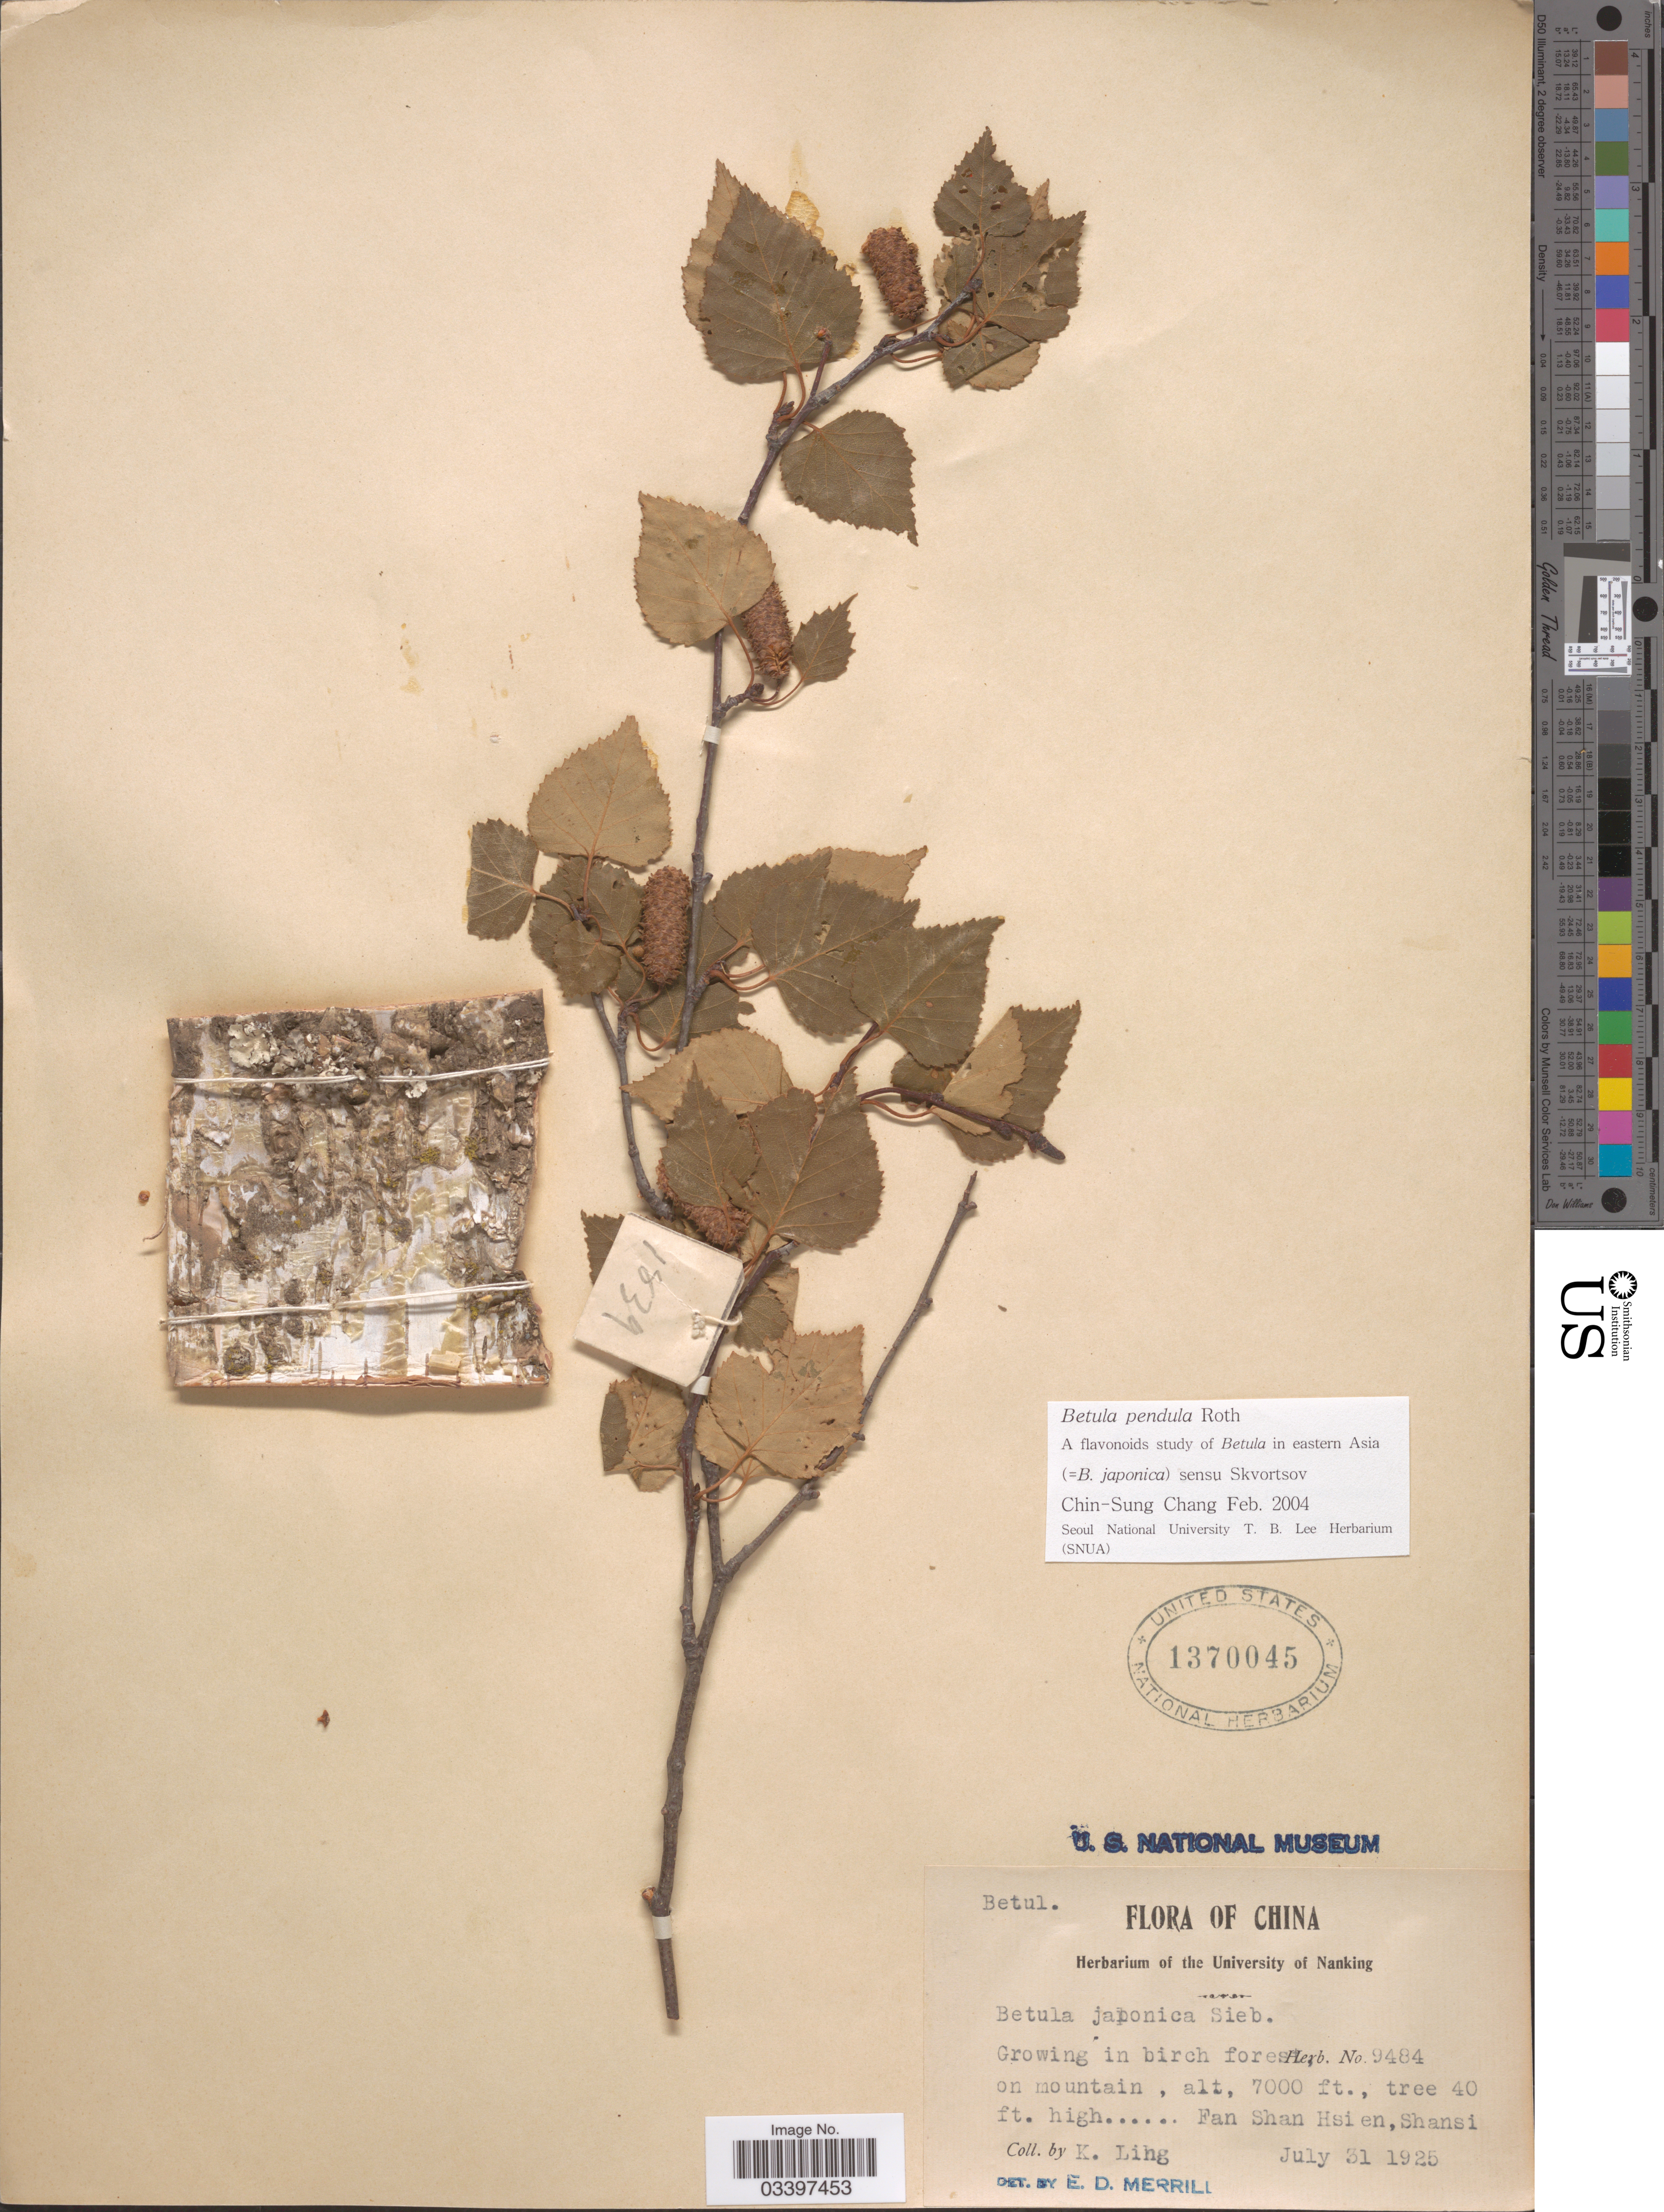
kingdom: Plantae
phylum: Tracheophyta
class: Magnoliopsida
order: Fagales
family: Betulaceae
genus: Betula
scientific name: Betula pendula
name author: Roth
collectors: K. Ling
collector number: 9484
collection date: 1925-07-31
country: China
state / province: Shanxi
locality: Fan Shan Hsien, Shansi.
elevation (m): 213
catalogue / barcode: US 1370045